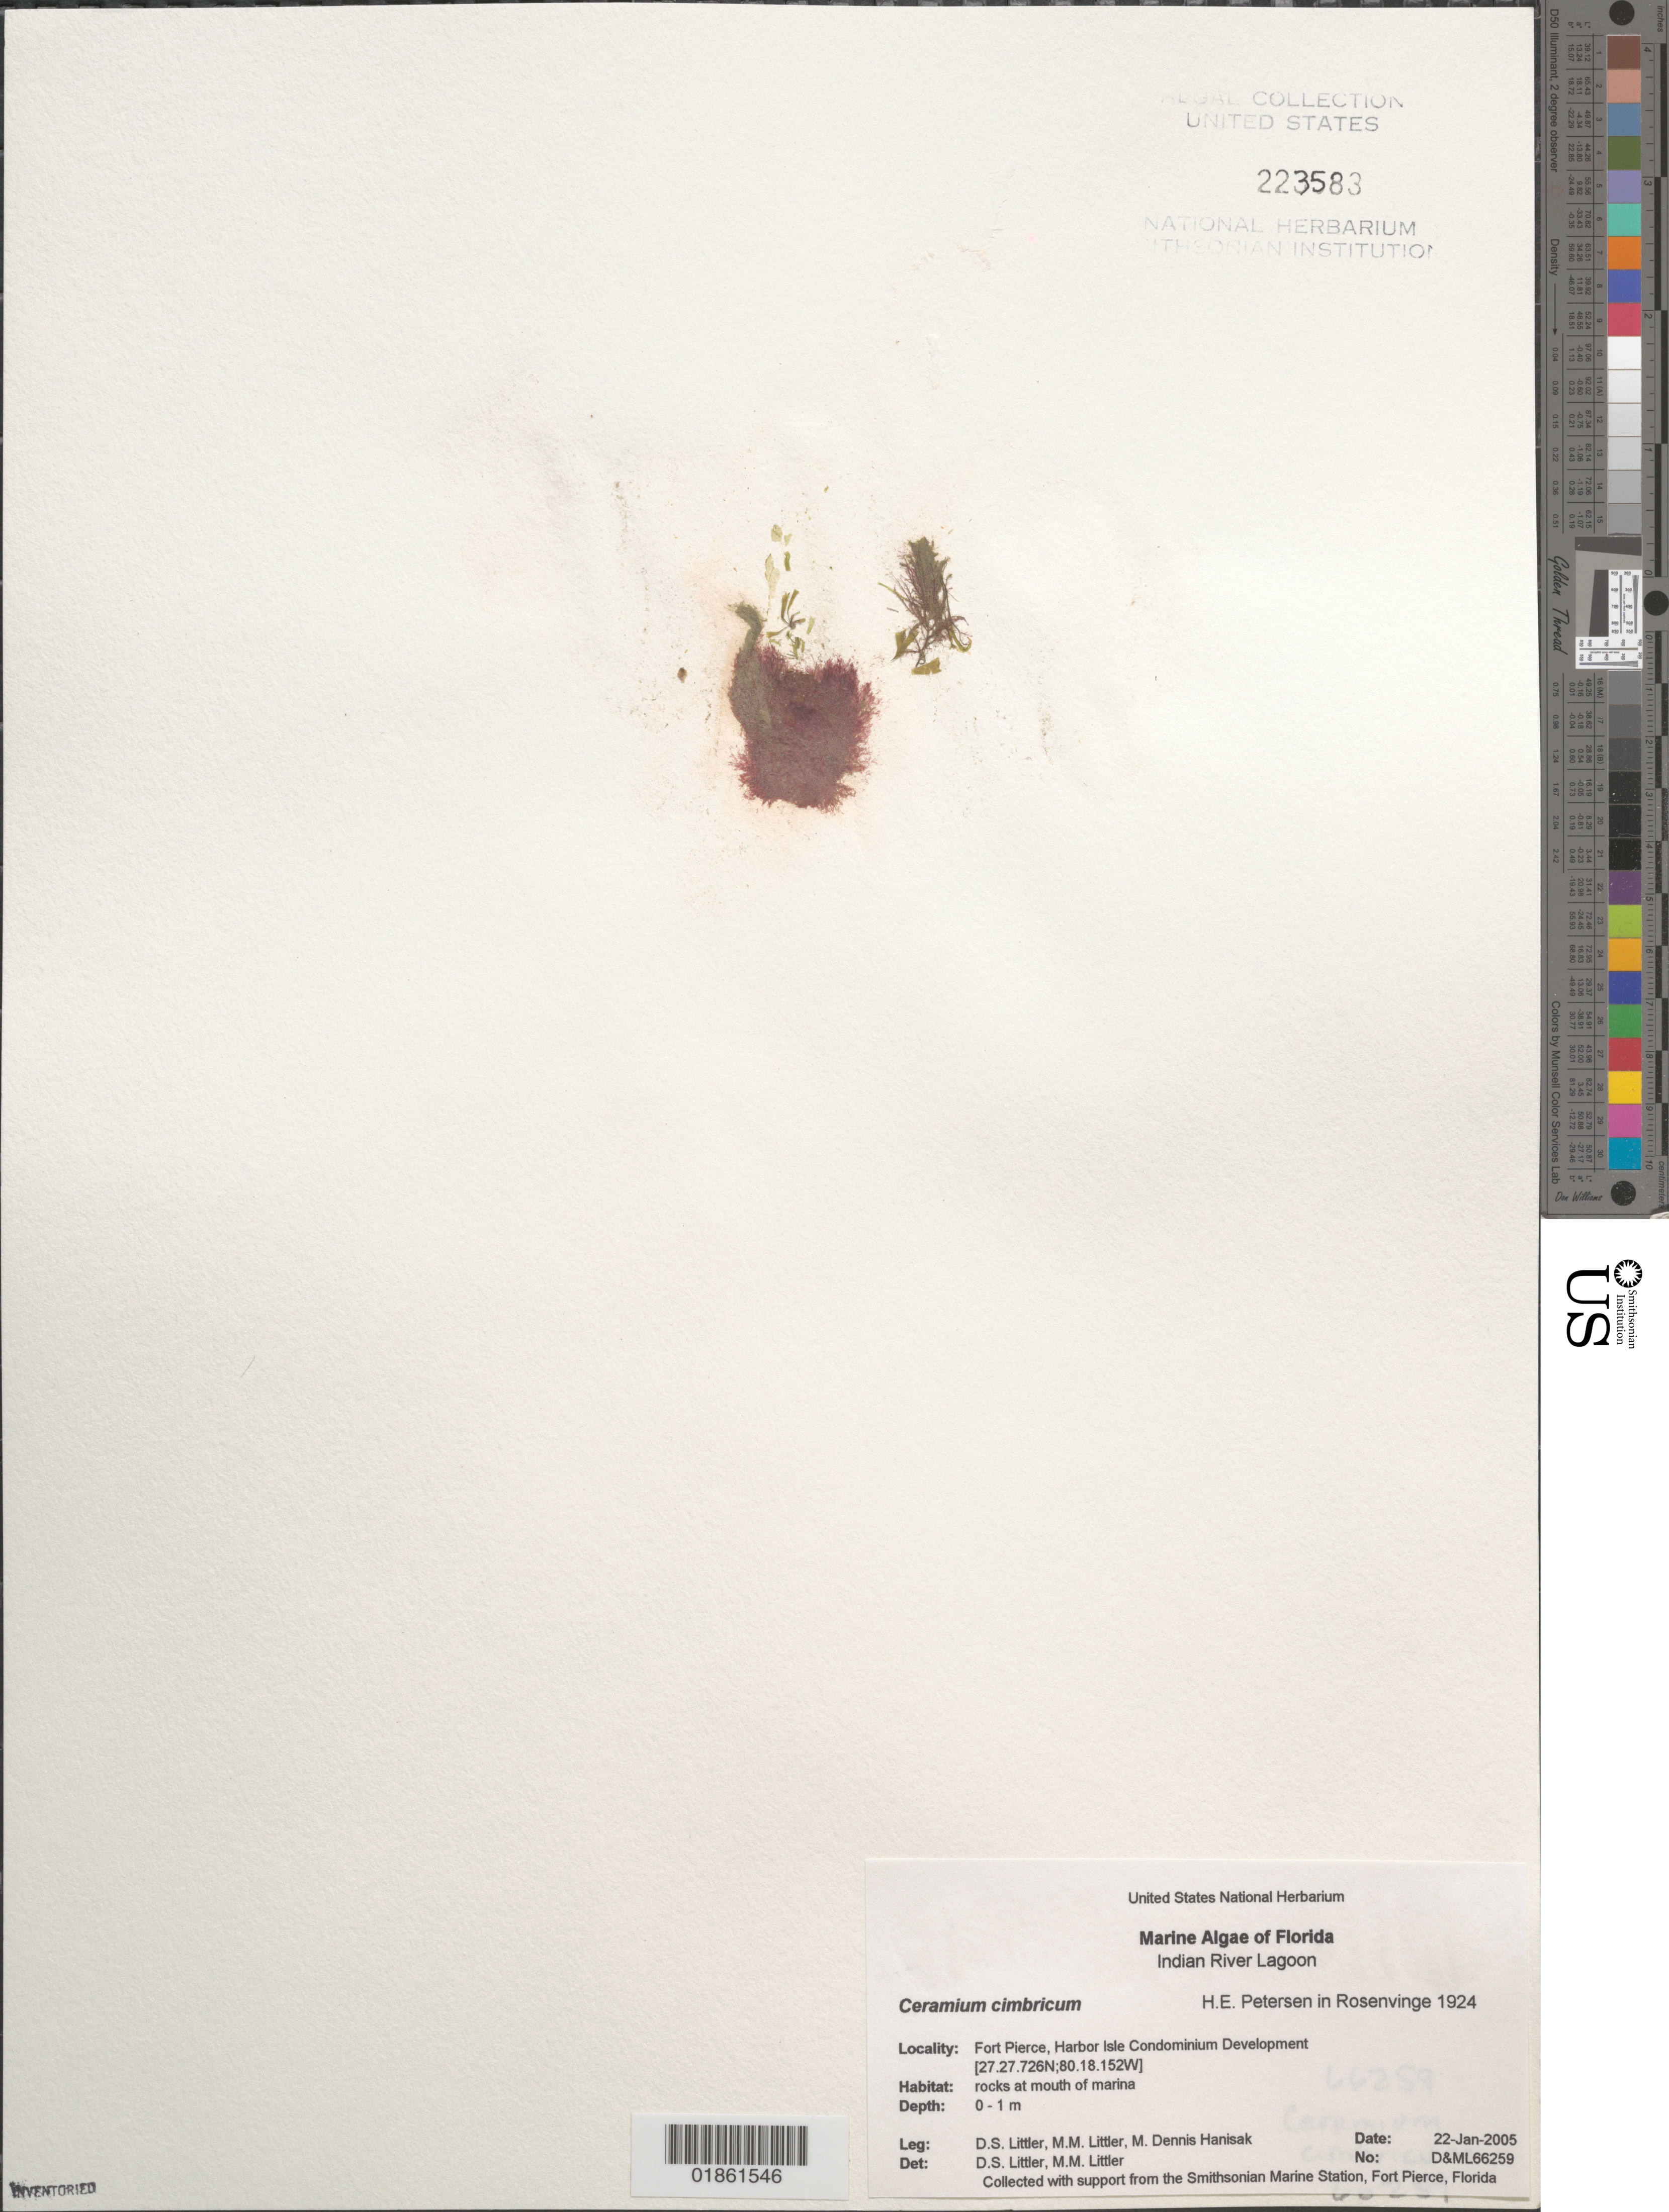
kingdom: Plantae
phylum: Rhodophyta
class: Florideophyceae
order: Ceramiales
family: Ceramiaceae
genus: Ceramium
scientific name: Ceramium cimbricum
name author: H.E. Petersen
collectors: D. S. Littler & M. Hanisak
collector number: D&ML66259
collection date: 2005-01-22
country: United States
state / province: Florida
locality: Indian River Lagoon. Fort Pierce, Harbor Isle Condominium Development.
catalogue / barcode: US 223583